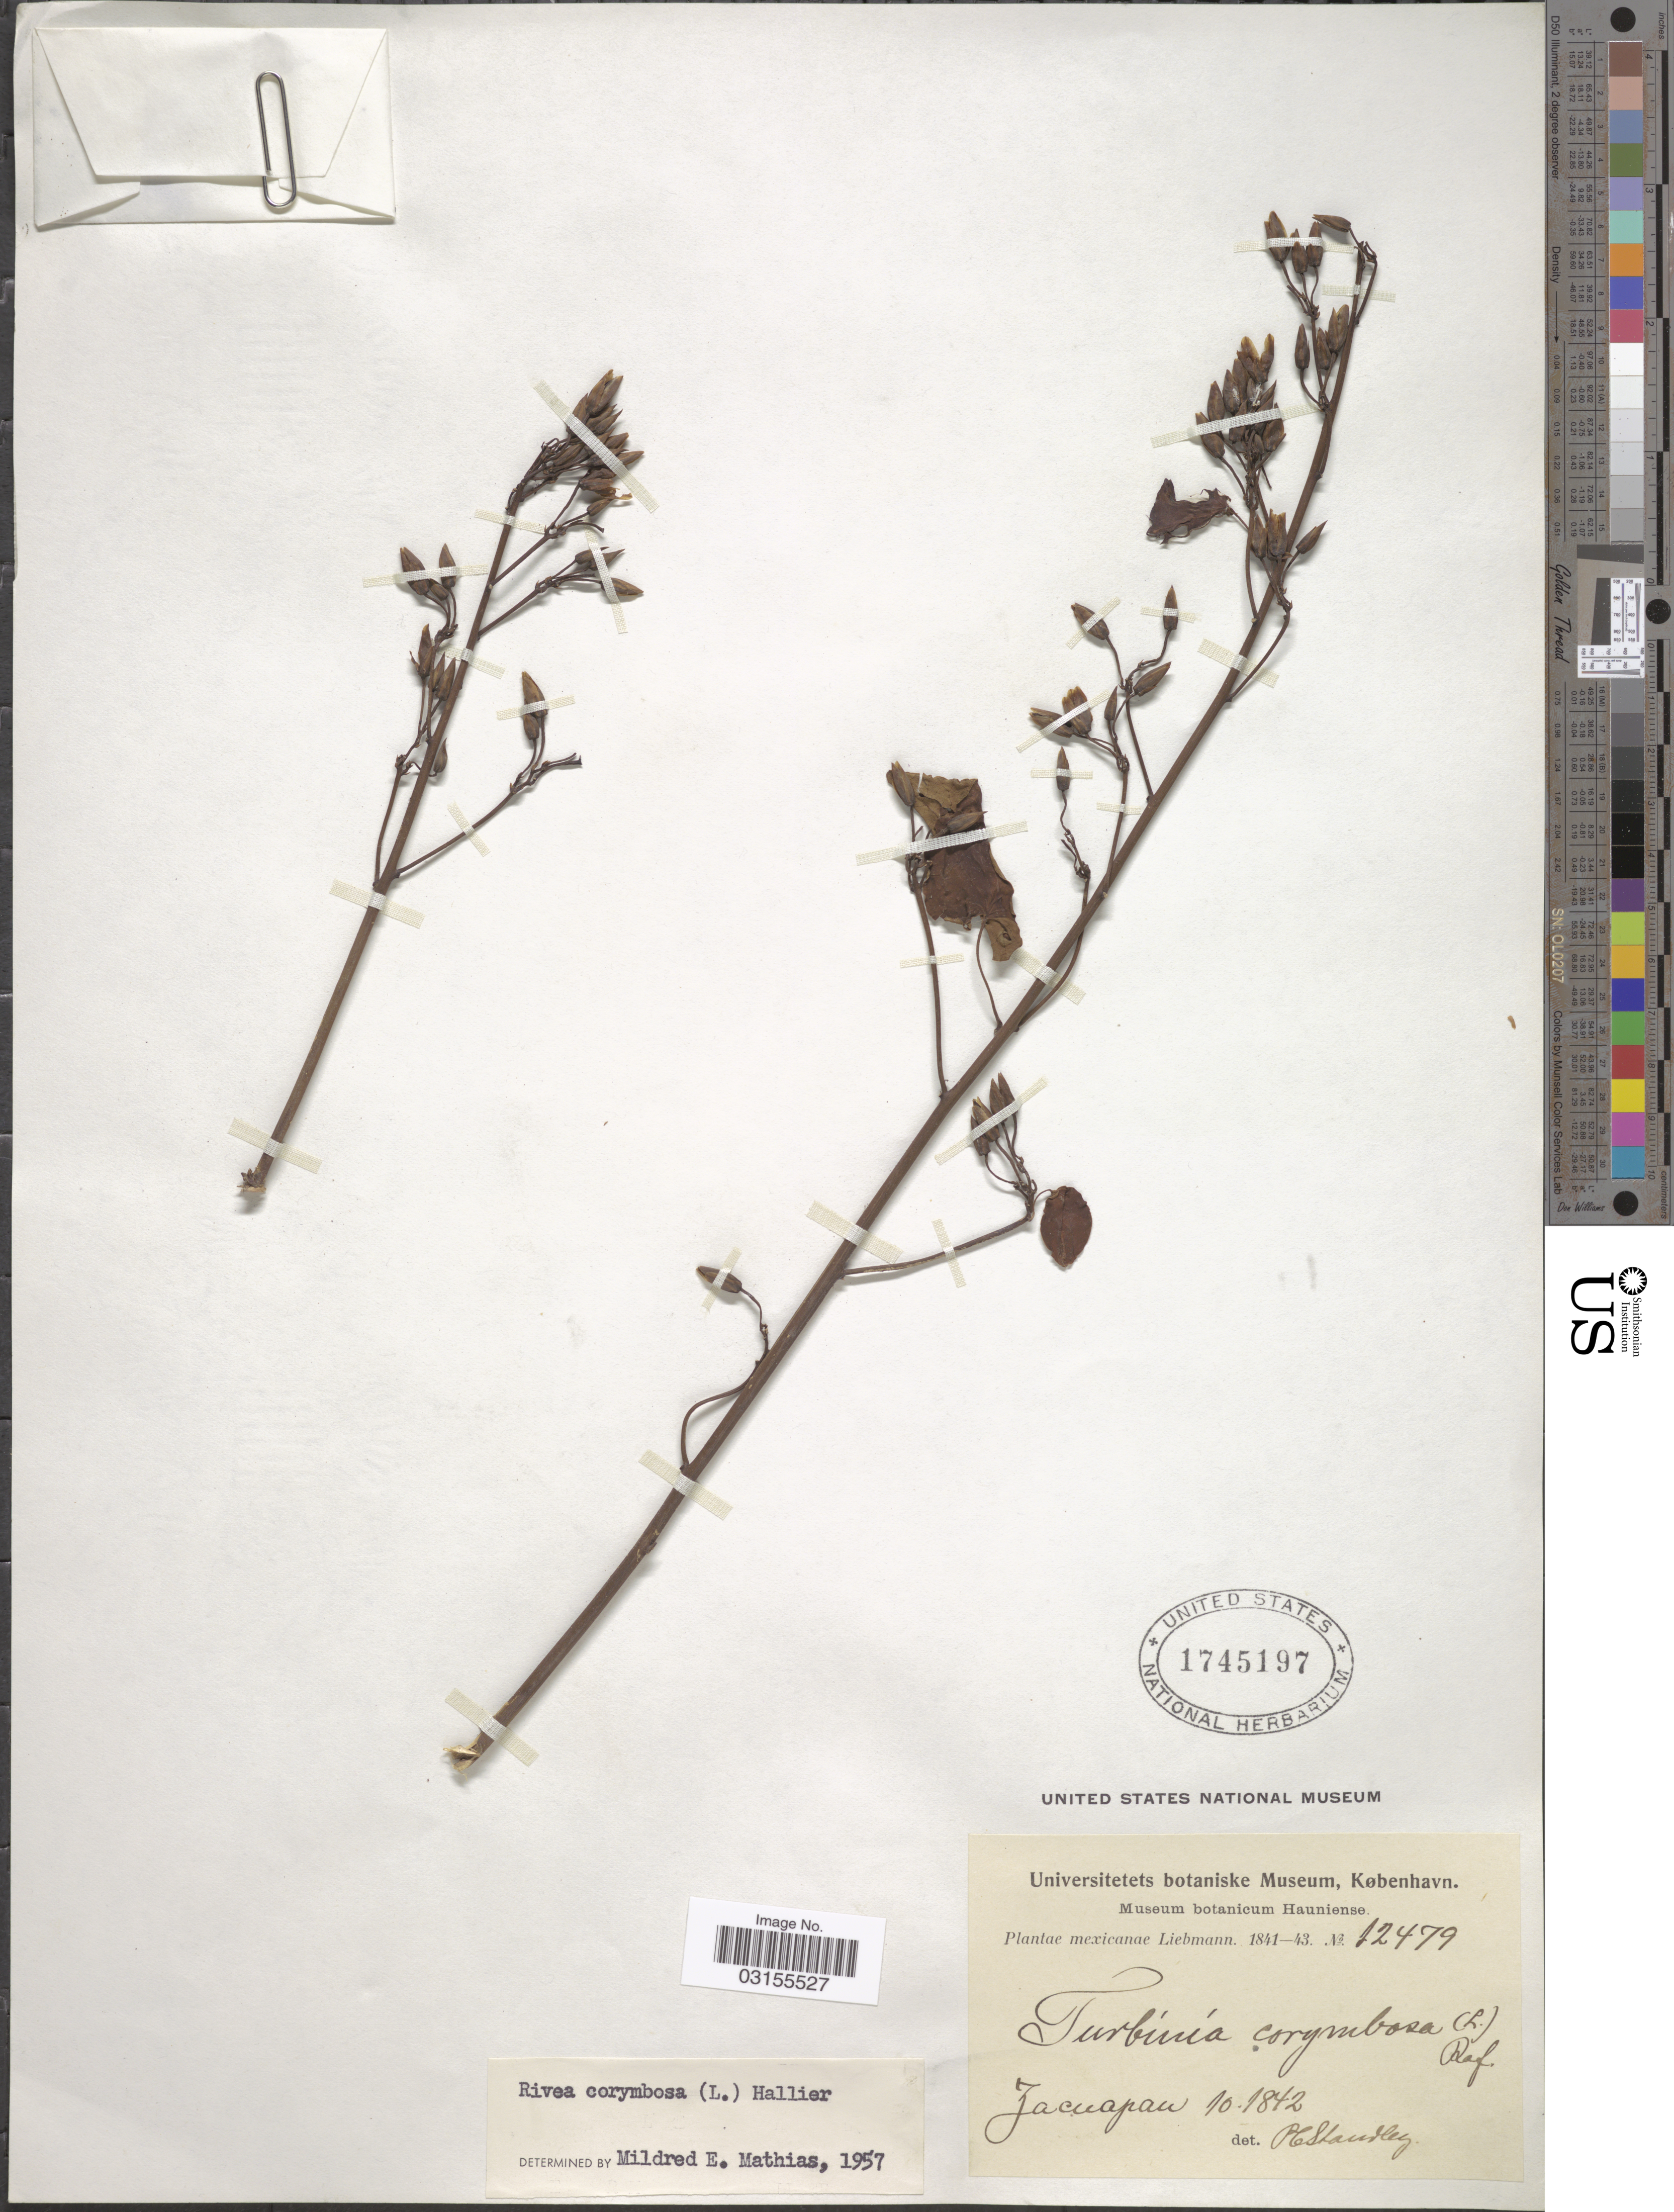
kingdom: Plantae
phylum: Tracheophyta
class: Magnoliopsida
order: Solanales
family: Convolvulaceae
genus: Turbina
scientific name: Turbina corymbosa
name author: (L.) Raf.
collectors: Liebmann, --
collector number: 12479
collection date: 1842-10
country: Mexico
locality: Zacuapan.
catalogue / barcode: US 1745197